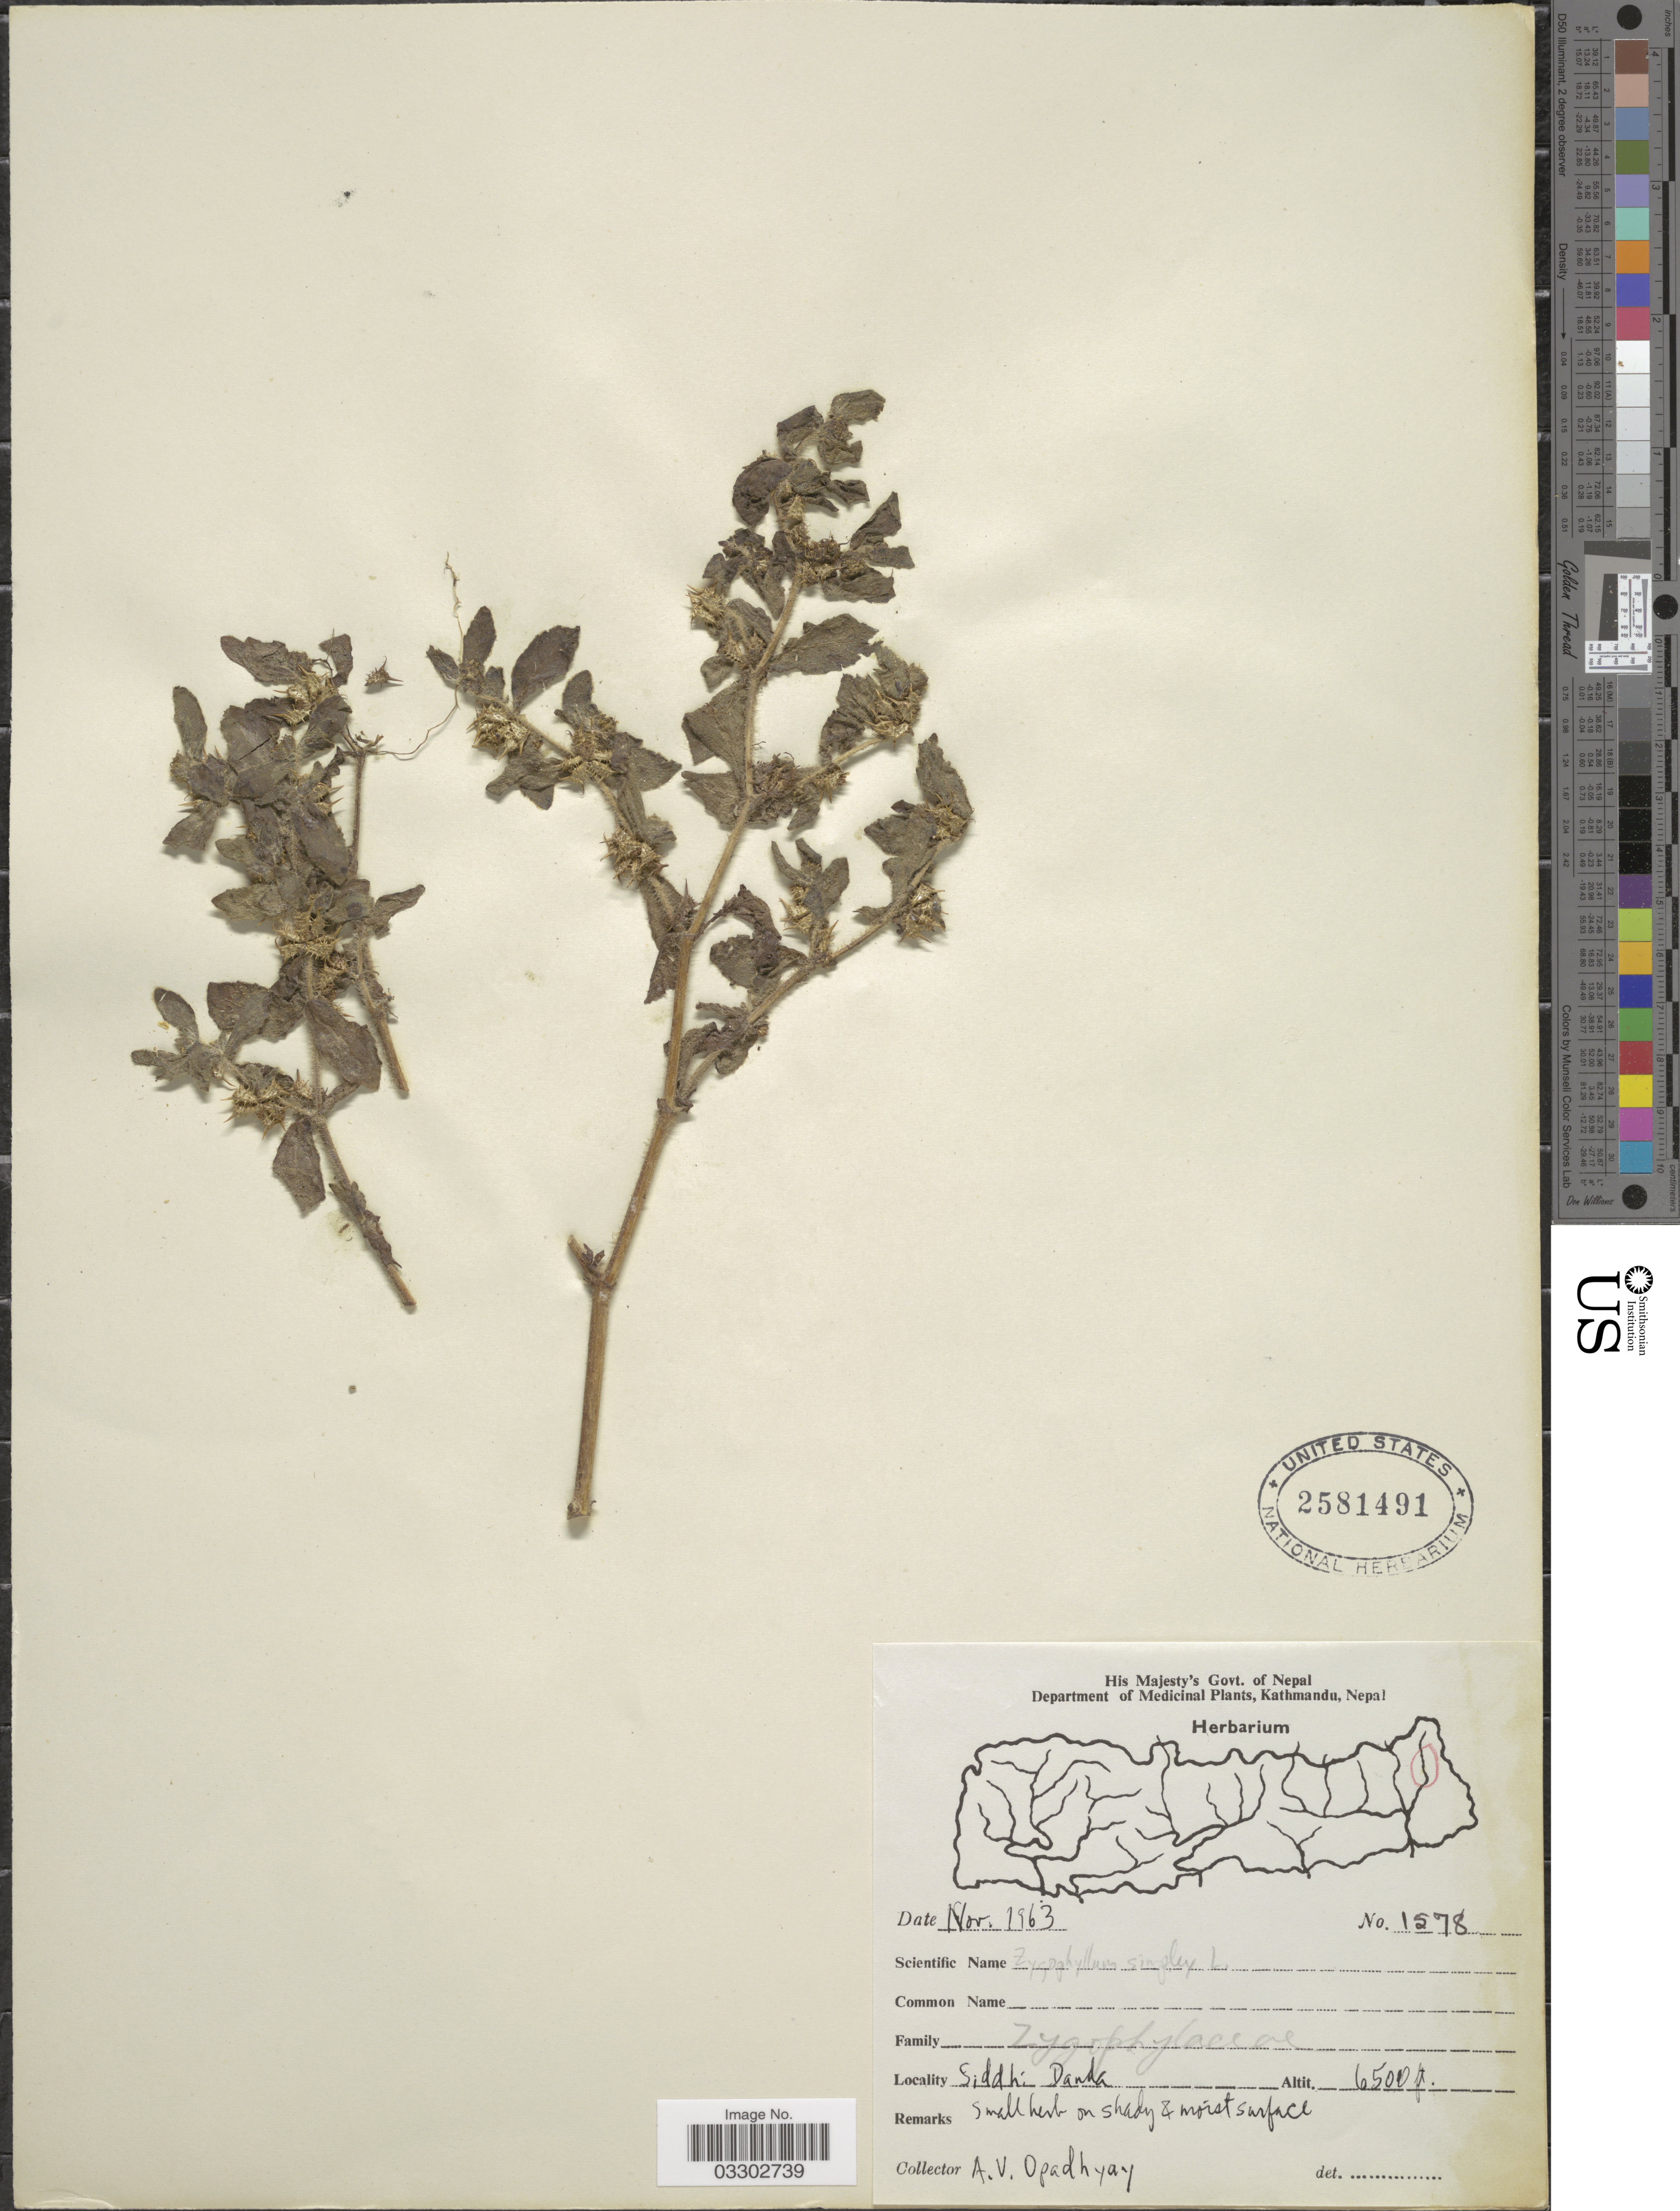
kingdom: Plantae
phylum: Tracheophyta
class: Magnoliopsida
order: Zygophyllales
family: Zygophyllaceae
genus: Zygophyllum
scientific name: Zygophyllum simplex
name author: L.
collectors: A. Upadhya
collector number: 1578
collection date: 1963-11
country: Nepal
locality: Siddhi Danda [interpreted].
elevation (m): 1981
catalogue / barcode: US 2581491